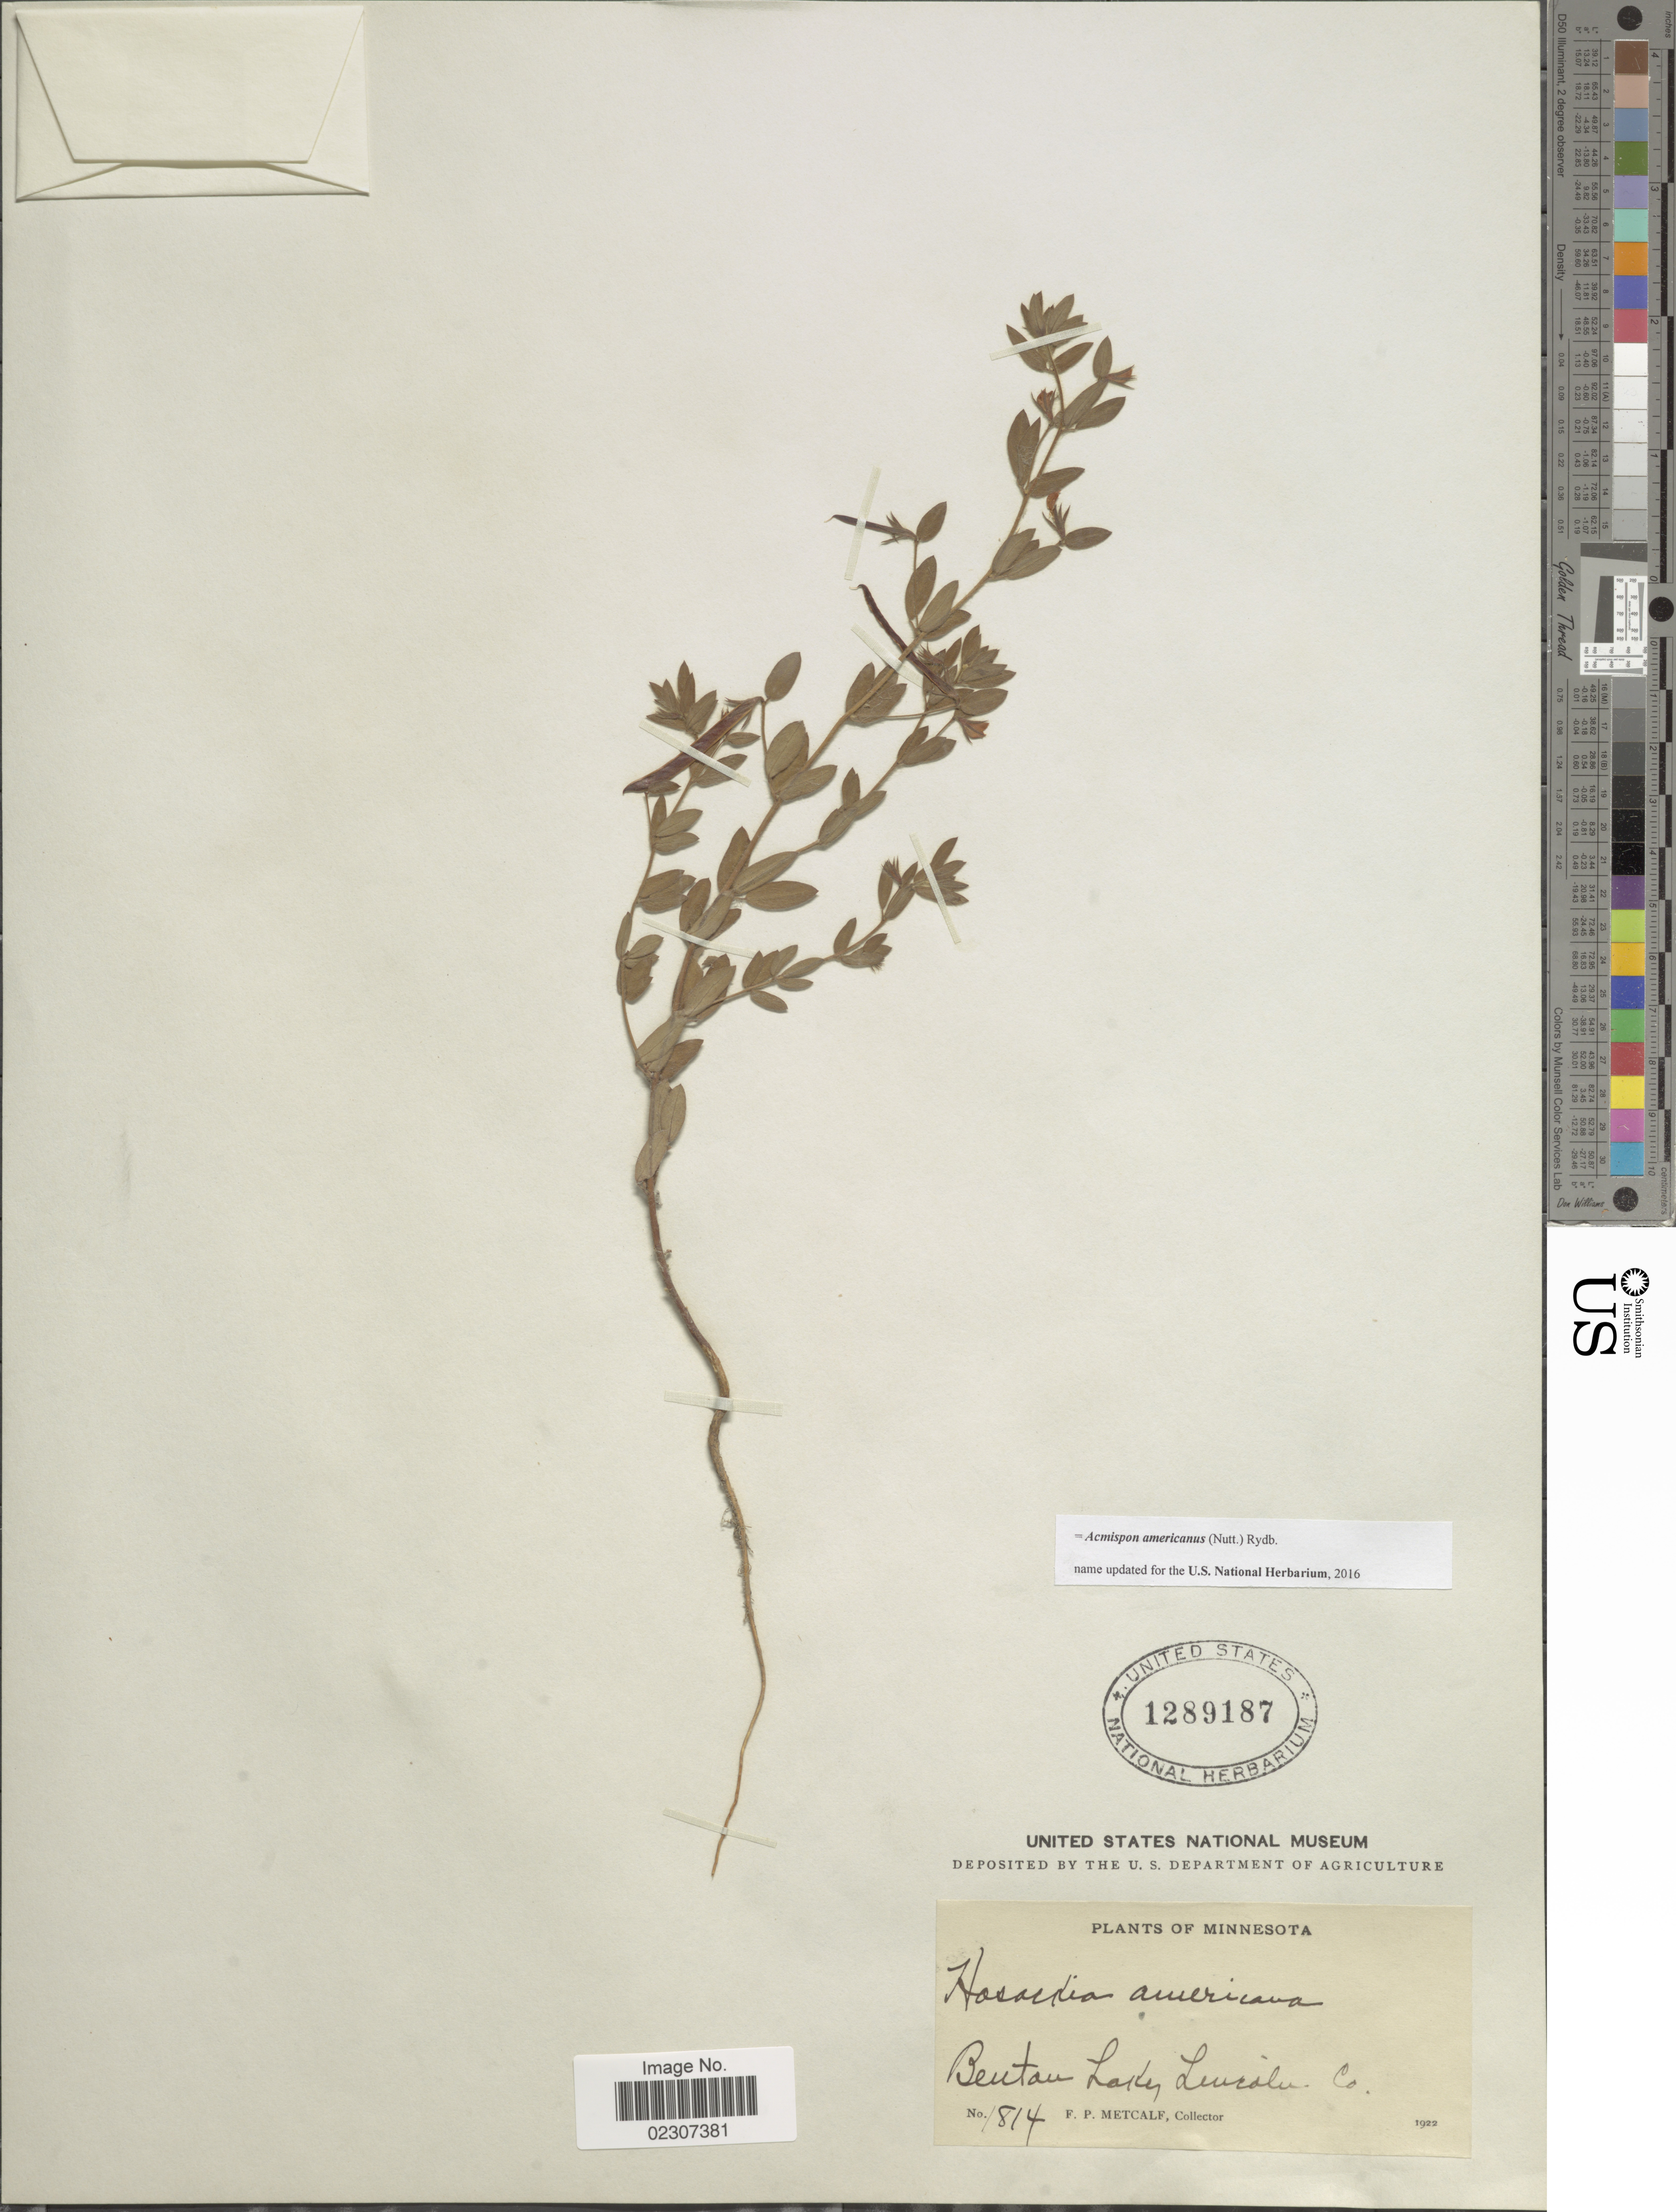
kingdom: Plantae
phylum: Tracheophyta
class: Magnoliopsida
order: Fabales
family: Fabaceae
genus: Acmispon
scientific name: Acmispon americanus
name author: (Nutt.) Rydb.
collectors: F. Metcalf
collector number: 1814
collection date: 1922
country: United States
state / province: Minnesota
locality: Minnesota, Benton Lake, Lincoln Co.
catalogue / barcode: US 1289187